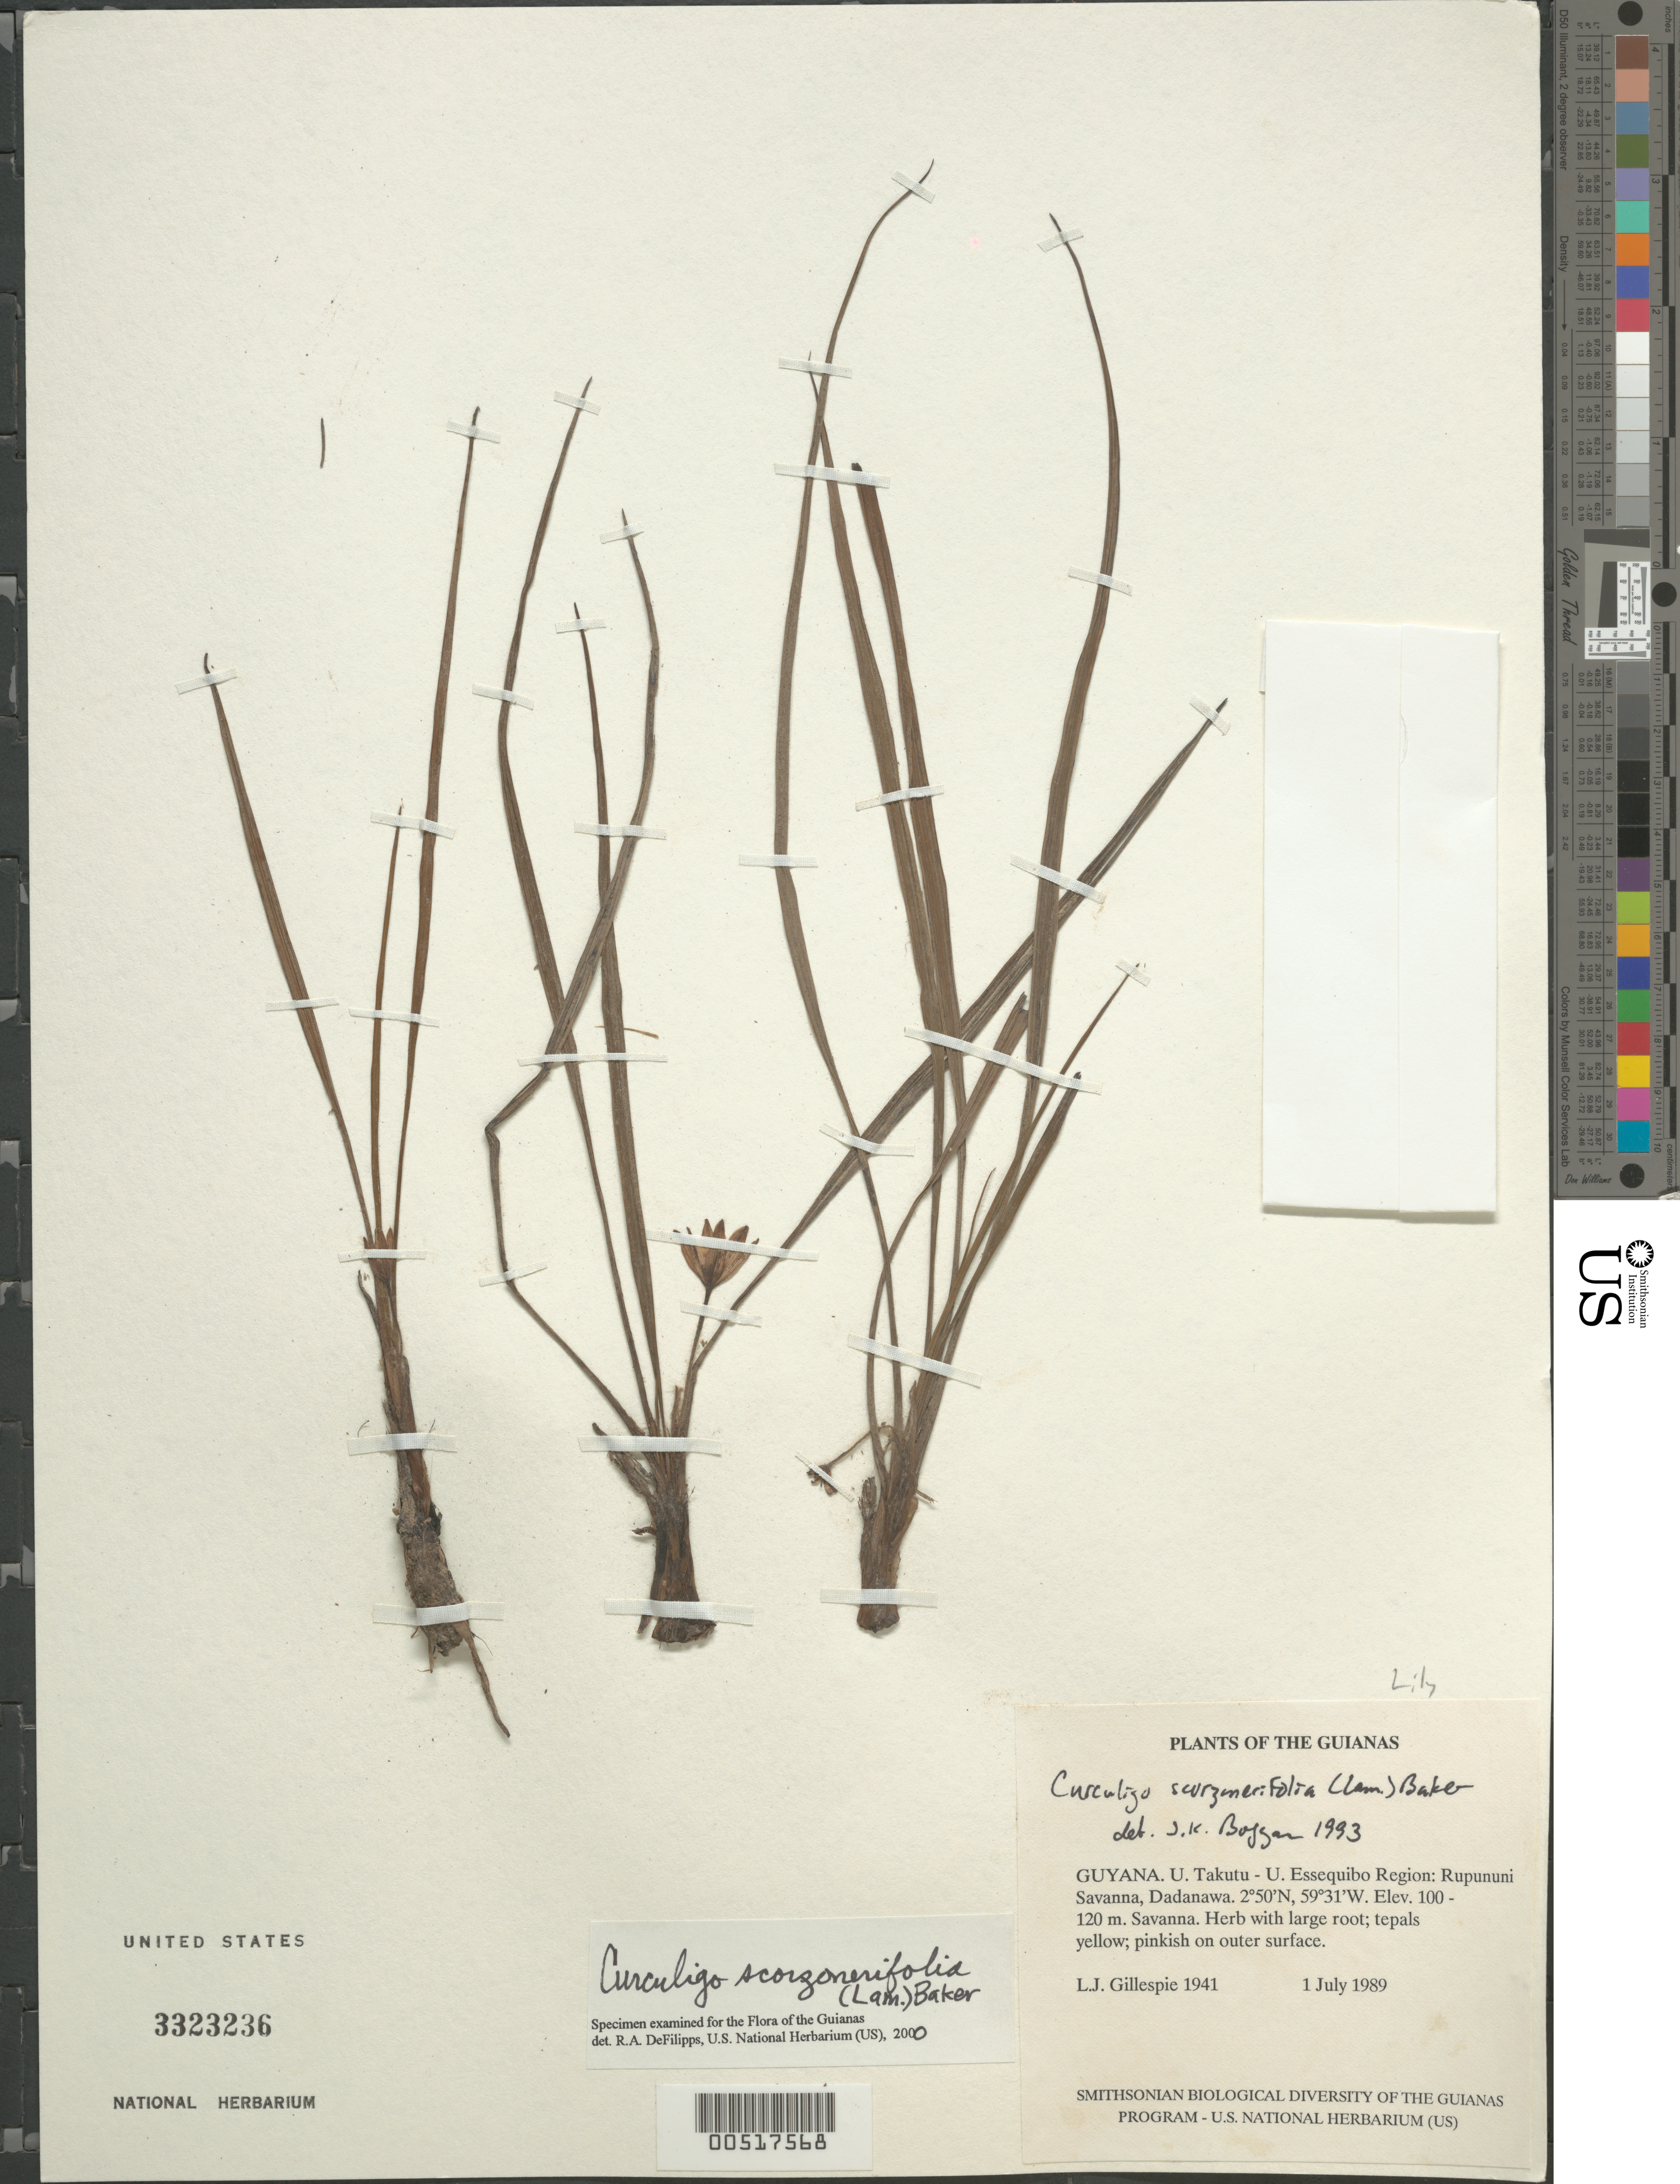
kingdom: Plantae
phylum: Tracheophyta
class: Liliopsida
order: Asparagales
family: Hypoxidaceae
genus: Curculigo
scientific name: Curculigo scorzonerifolia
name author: (Lam.) Baker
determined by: DeFilipps, R. A.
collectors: L. J. Gillespie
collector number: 1941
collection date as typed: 1 July 1989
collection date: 1989-07-01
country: Guyana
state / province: U. Takutu-U. Essequibo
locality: Rupununi Savanna, Dadanawa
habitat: Savanna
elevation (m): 100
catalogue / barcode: US 3323236